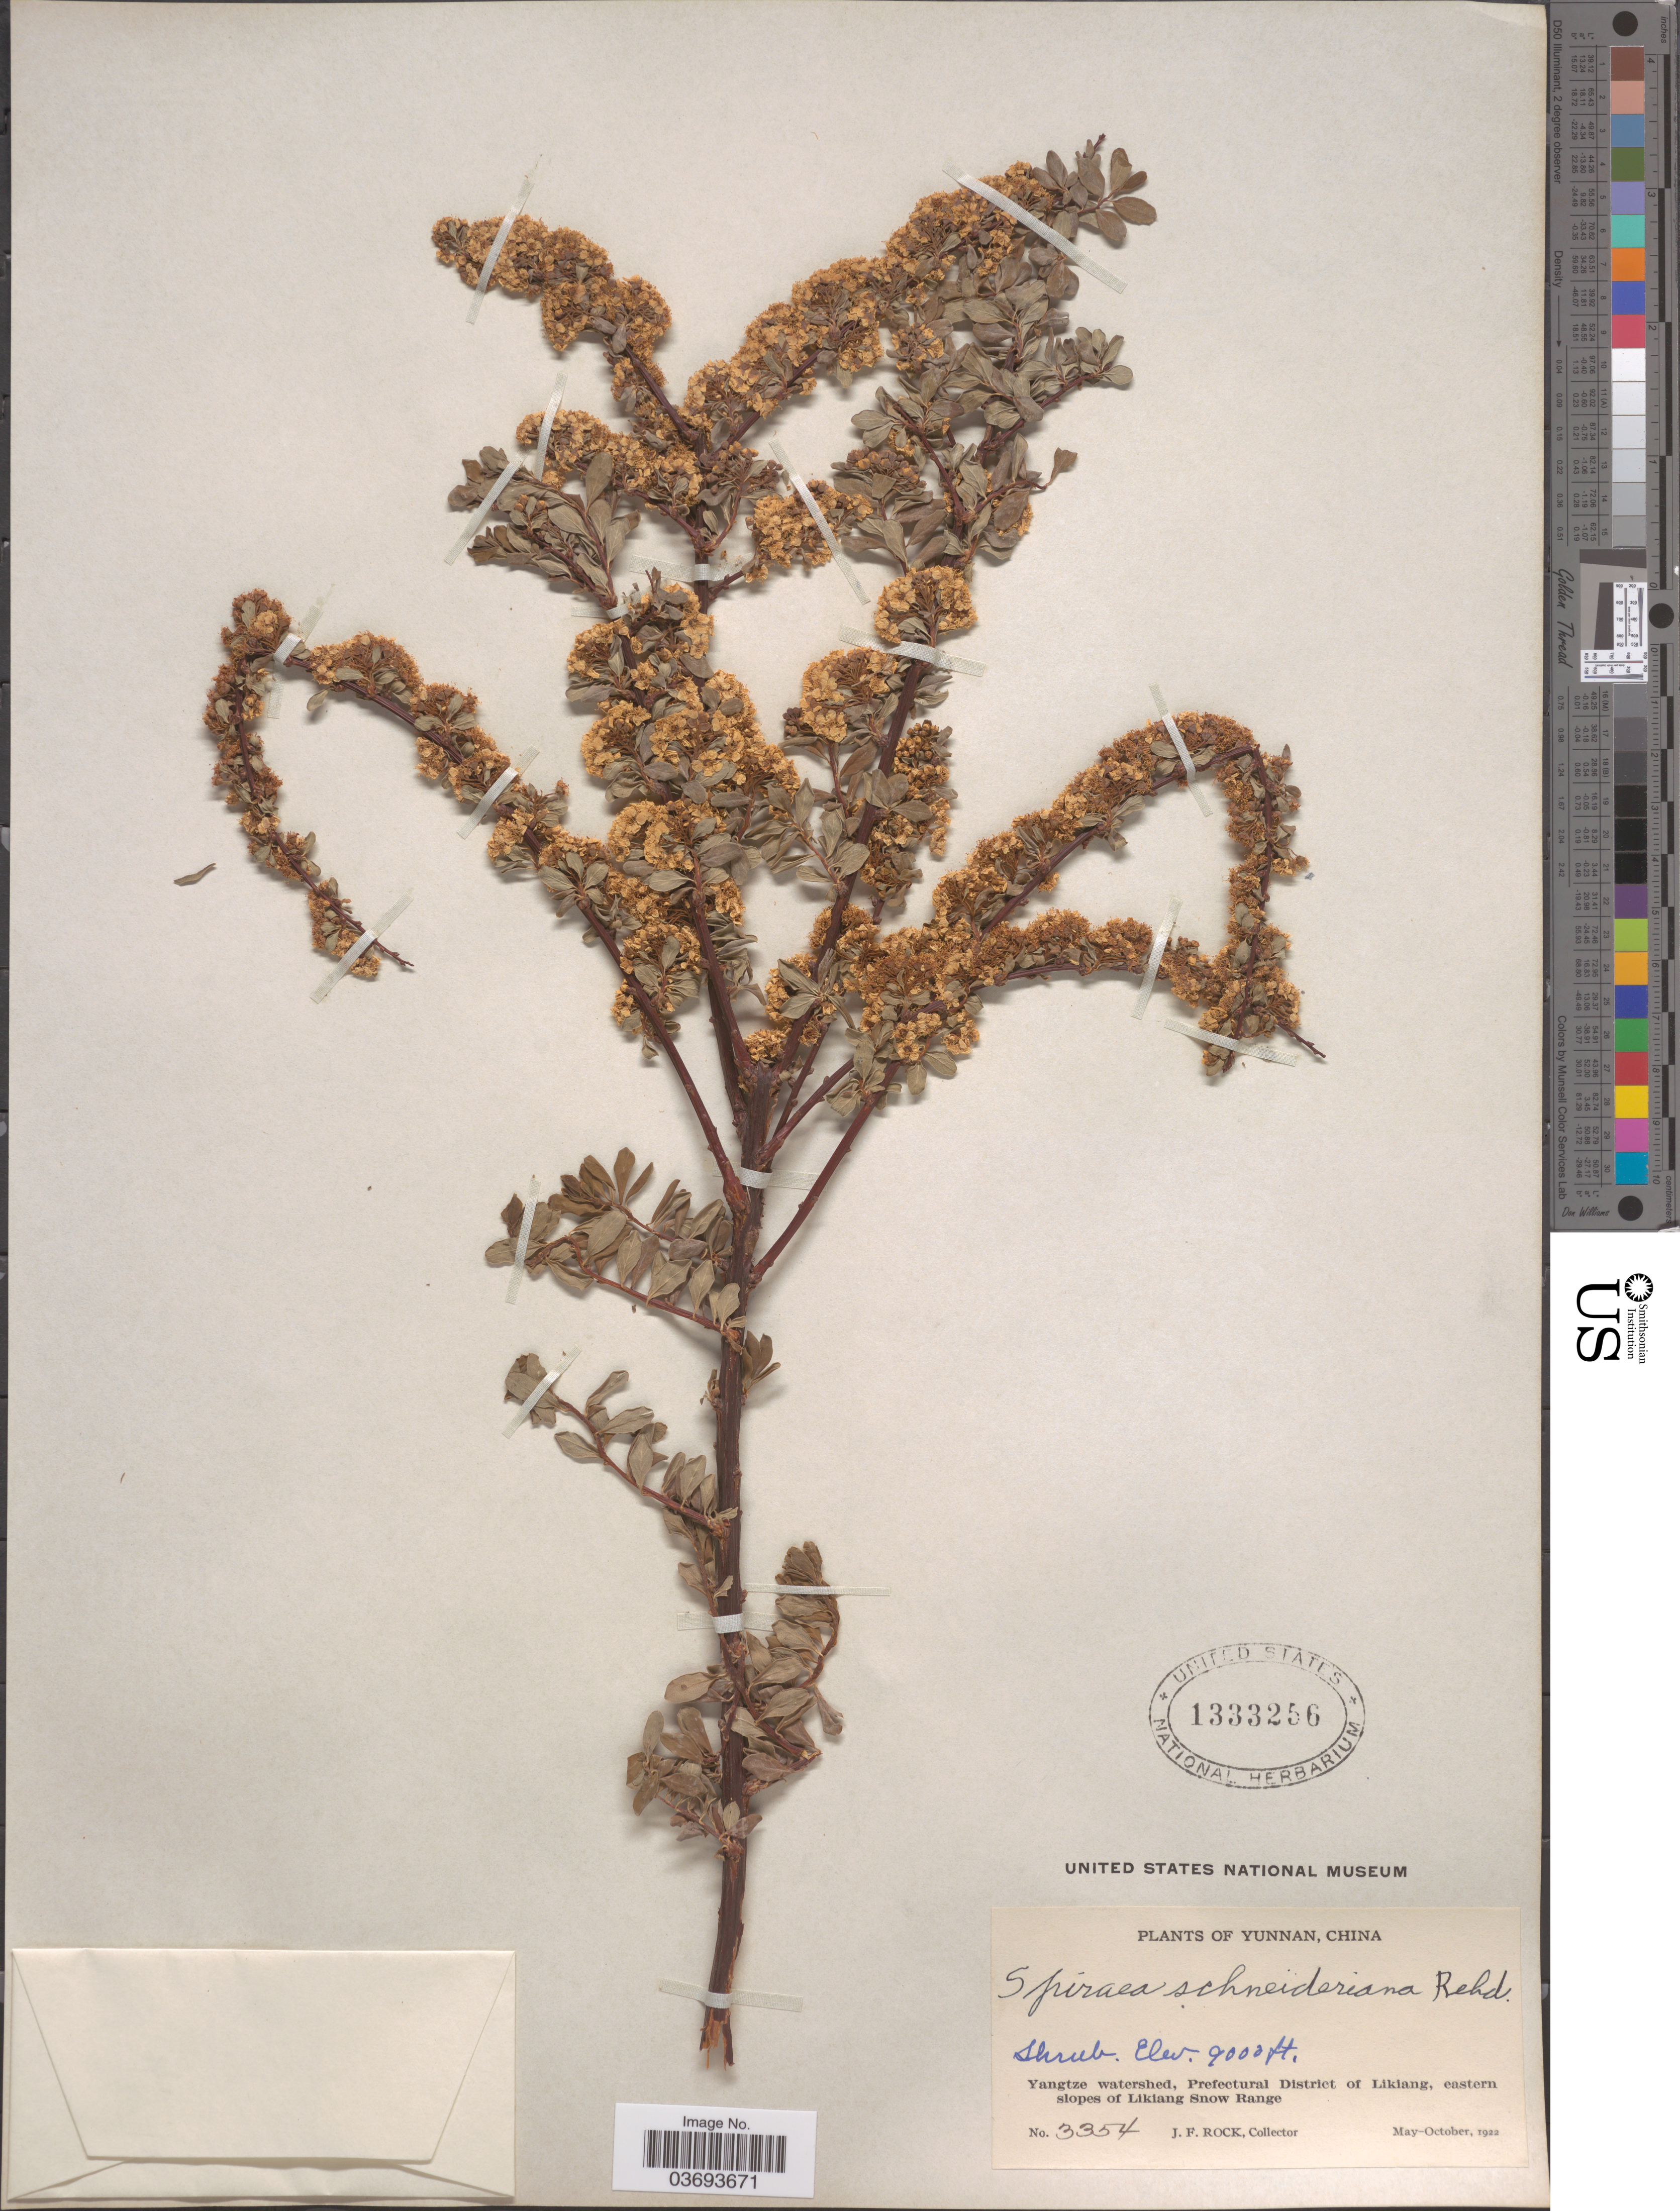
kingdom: Plantae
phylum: Tracheophyta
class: Magnoliopsida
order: Rosales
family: Rosaceae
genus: Spiraea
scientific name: Spiraea schneideriana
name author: Rehder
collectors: J. Rock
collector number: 3354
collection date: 1922-05/1922-10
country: China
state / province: Yunnan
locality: Yangtze watershed, Prefectural District of Likiang, eastern slopes of Likiang Snow Range.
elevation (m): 2743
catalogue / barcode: US 1333256